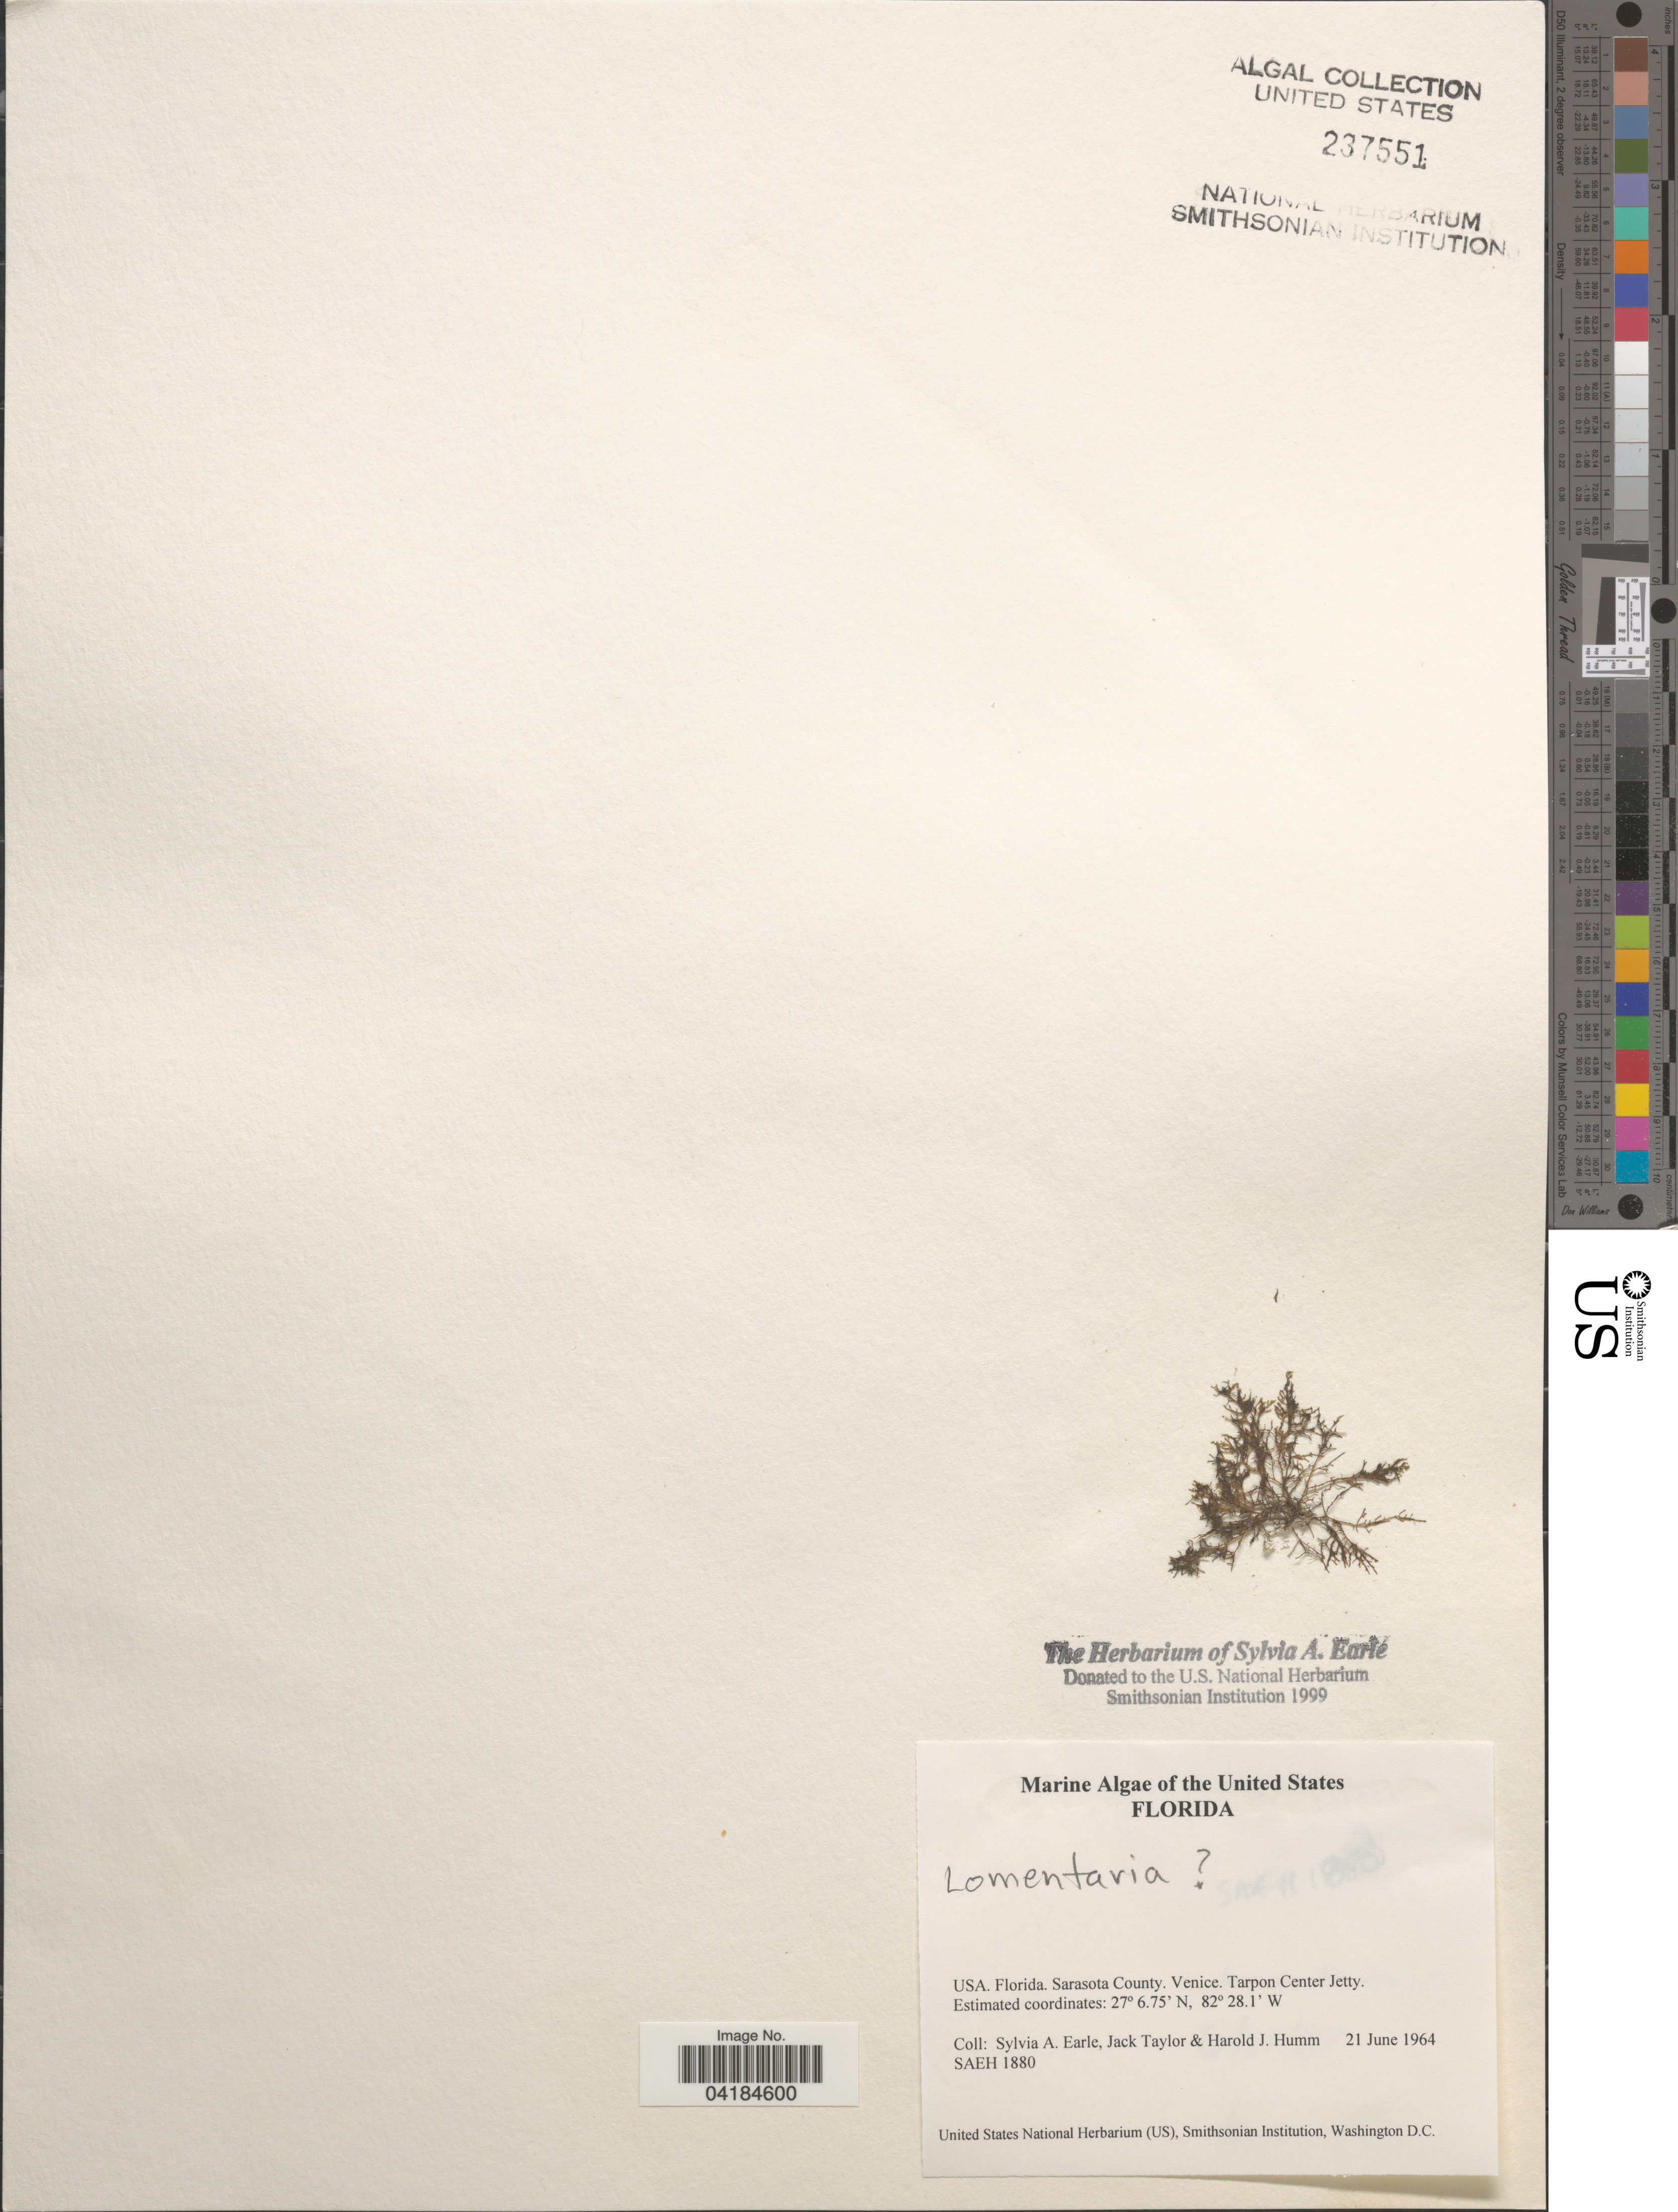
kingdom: Plantae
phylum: Rhodophyta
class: Florideophyceae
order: Rhodymeniales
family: Lomentariaceae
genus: Lomentaria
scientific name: Lomentaria sp.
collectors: S. A. Earle, J. Taylor & H. J. Humm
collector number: SAEH1880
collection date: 1964-06-21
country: United States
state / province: Florida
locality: Sarasota County. Venice. Tarpon Center Jetty.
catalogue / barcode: US 237551